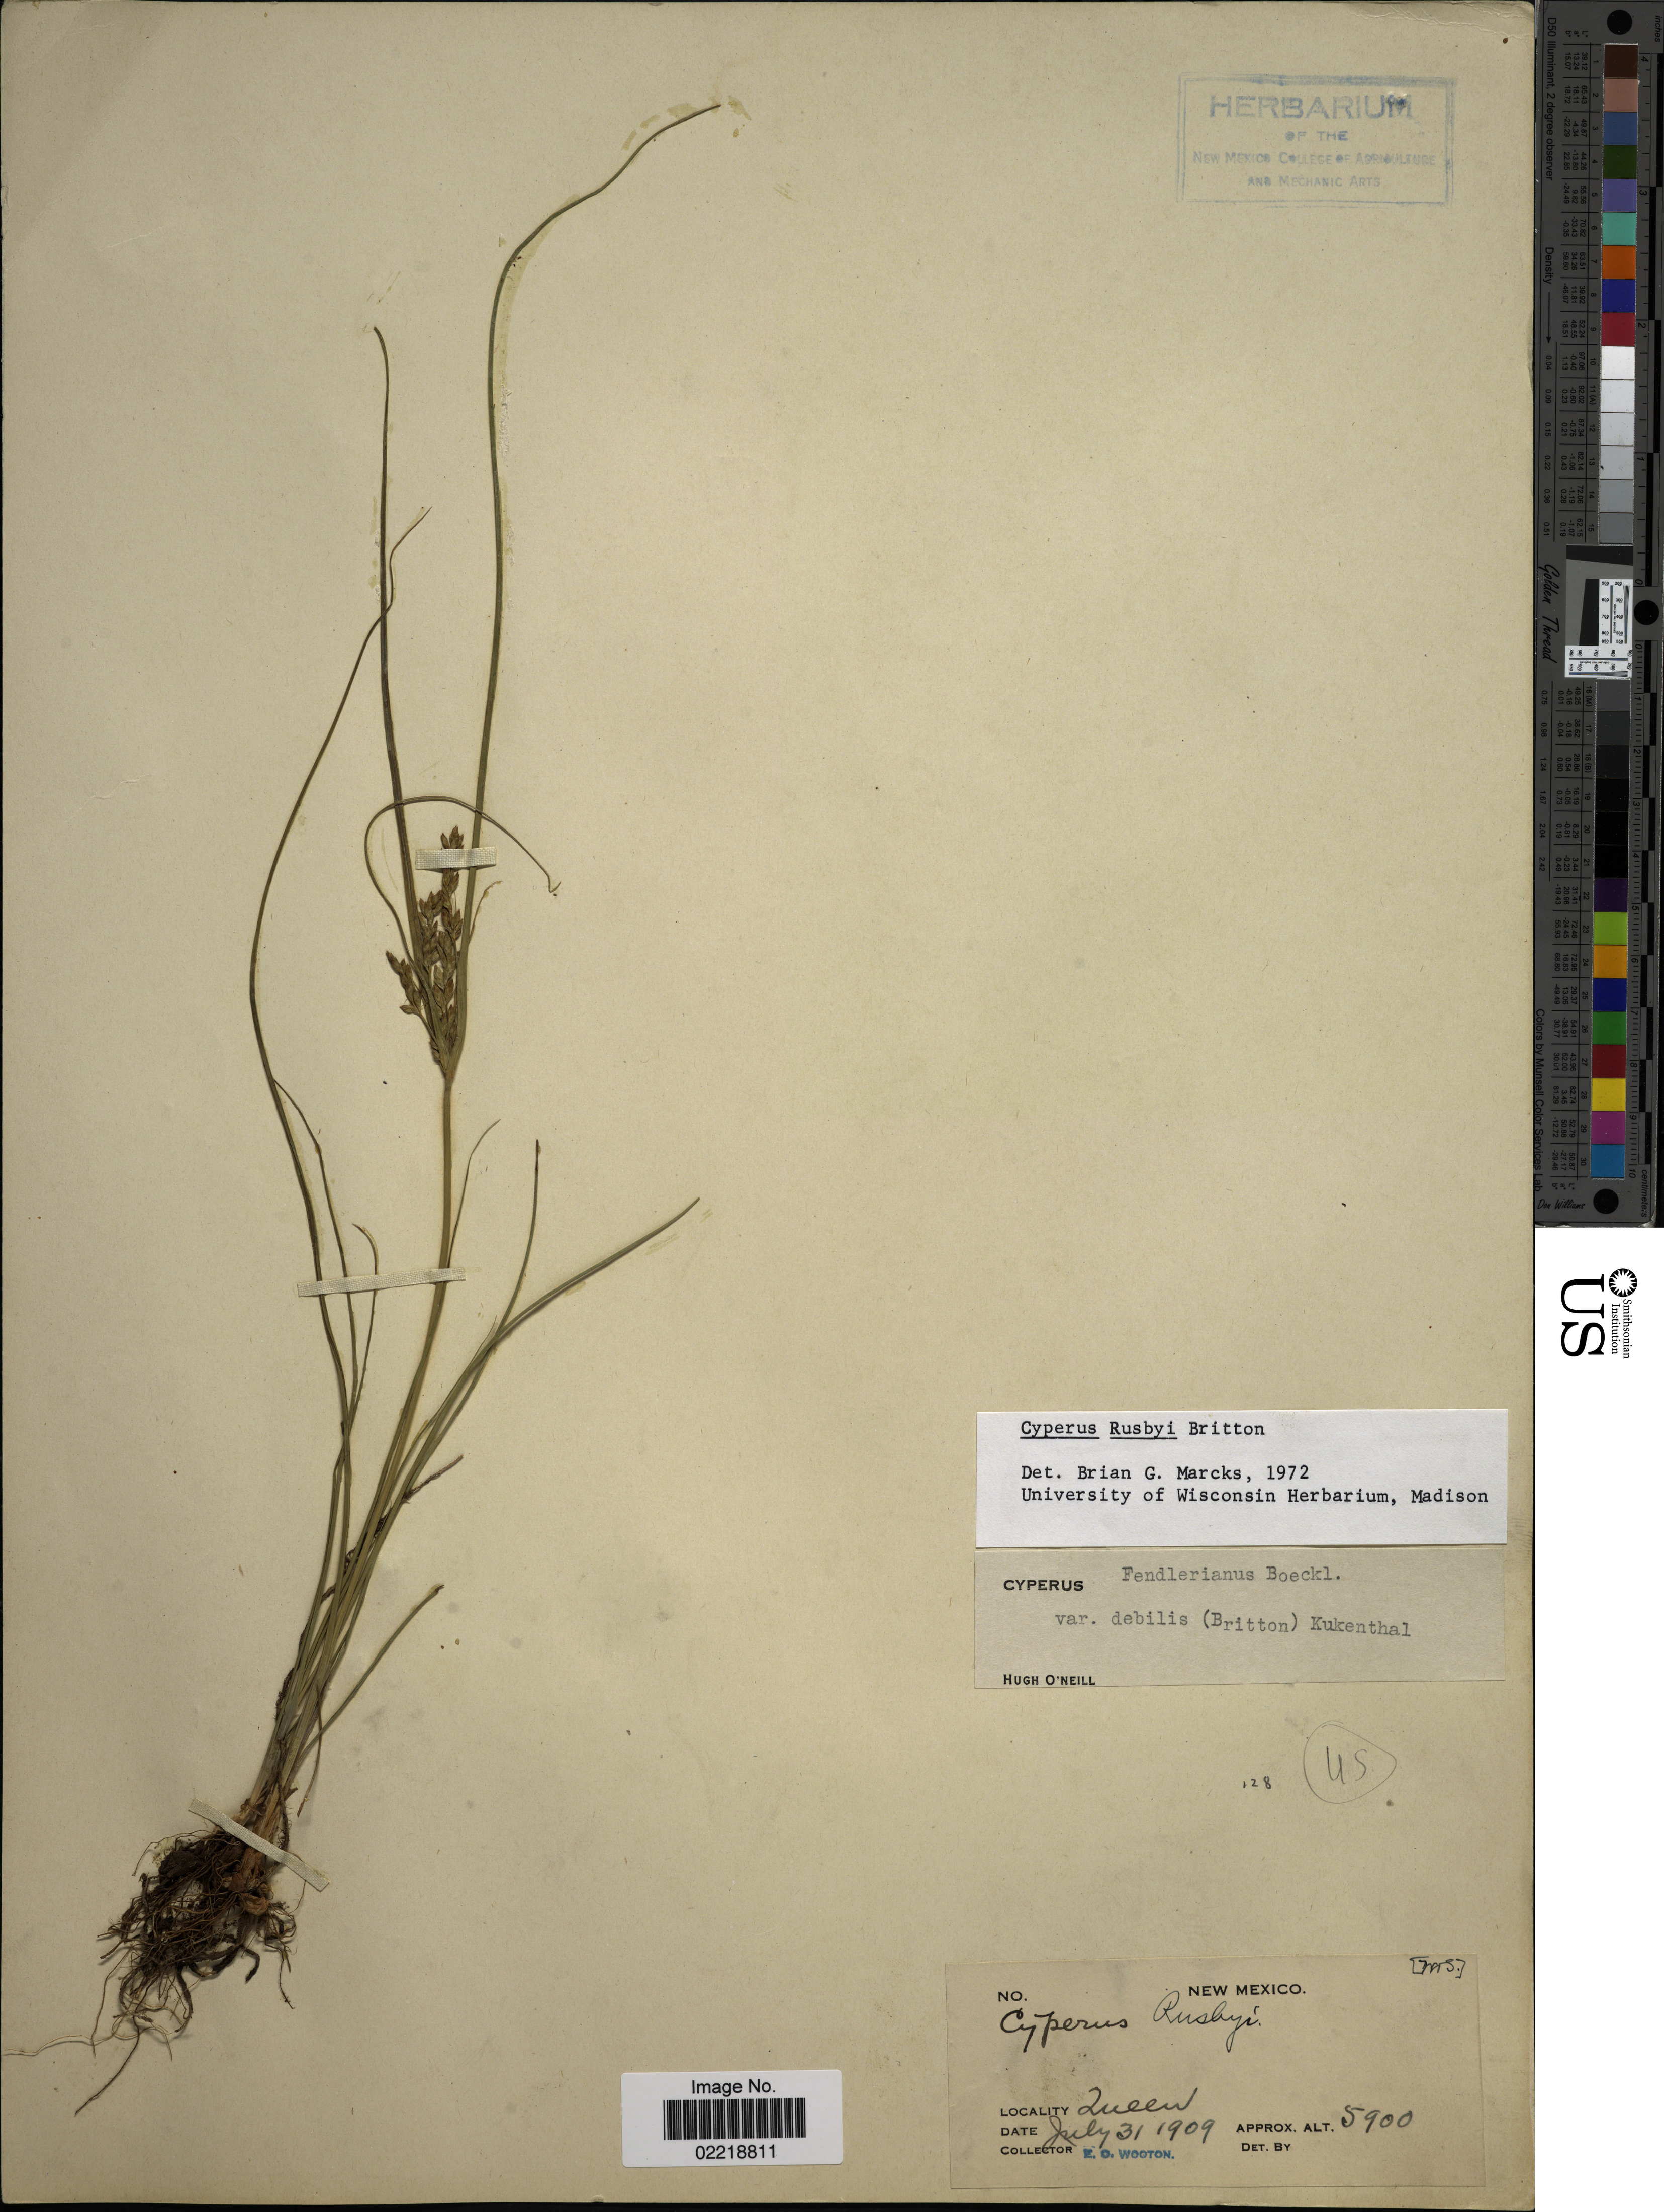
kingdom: Plantae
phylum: Tracheophyta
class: Liliopsida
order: Poales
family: Cyperaceae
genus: Cyperus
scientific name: Cyperus sphaerolepis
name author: Boeckeler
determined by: Strong, Mark T., (BOT), Smithsonian Institution - National Museum of Natural History (UNITED STATES)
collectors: E. O. Wooton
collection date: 1909-07-31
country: United States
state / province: New Mexico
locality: Queen